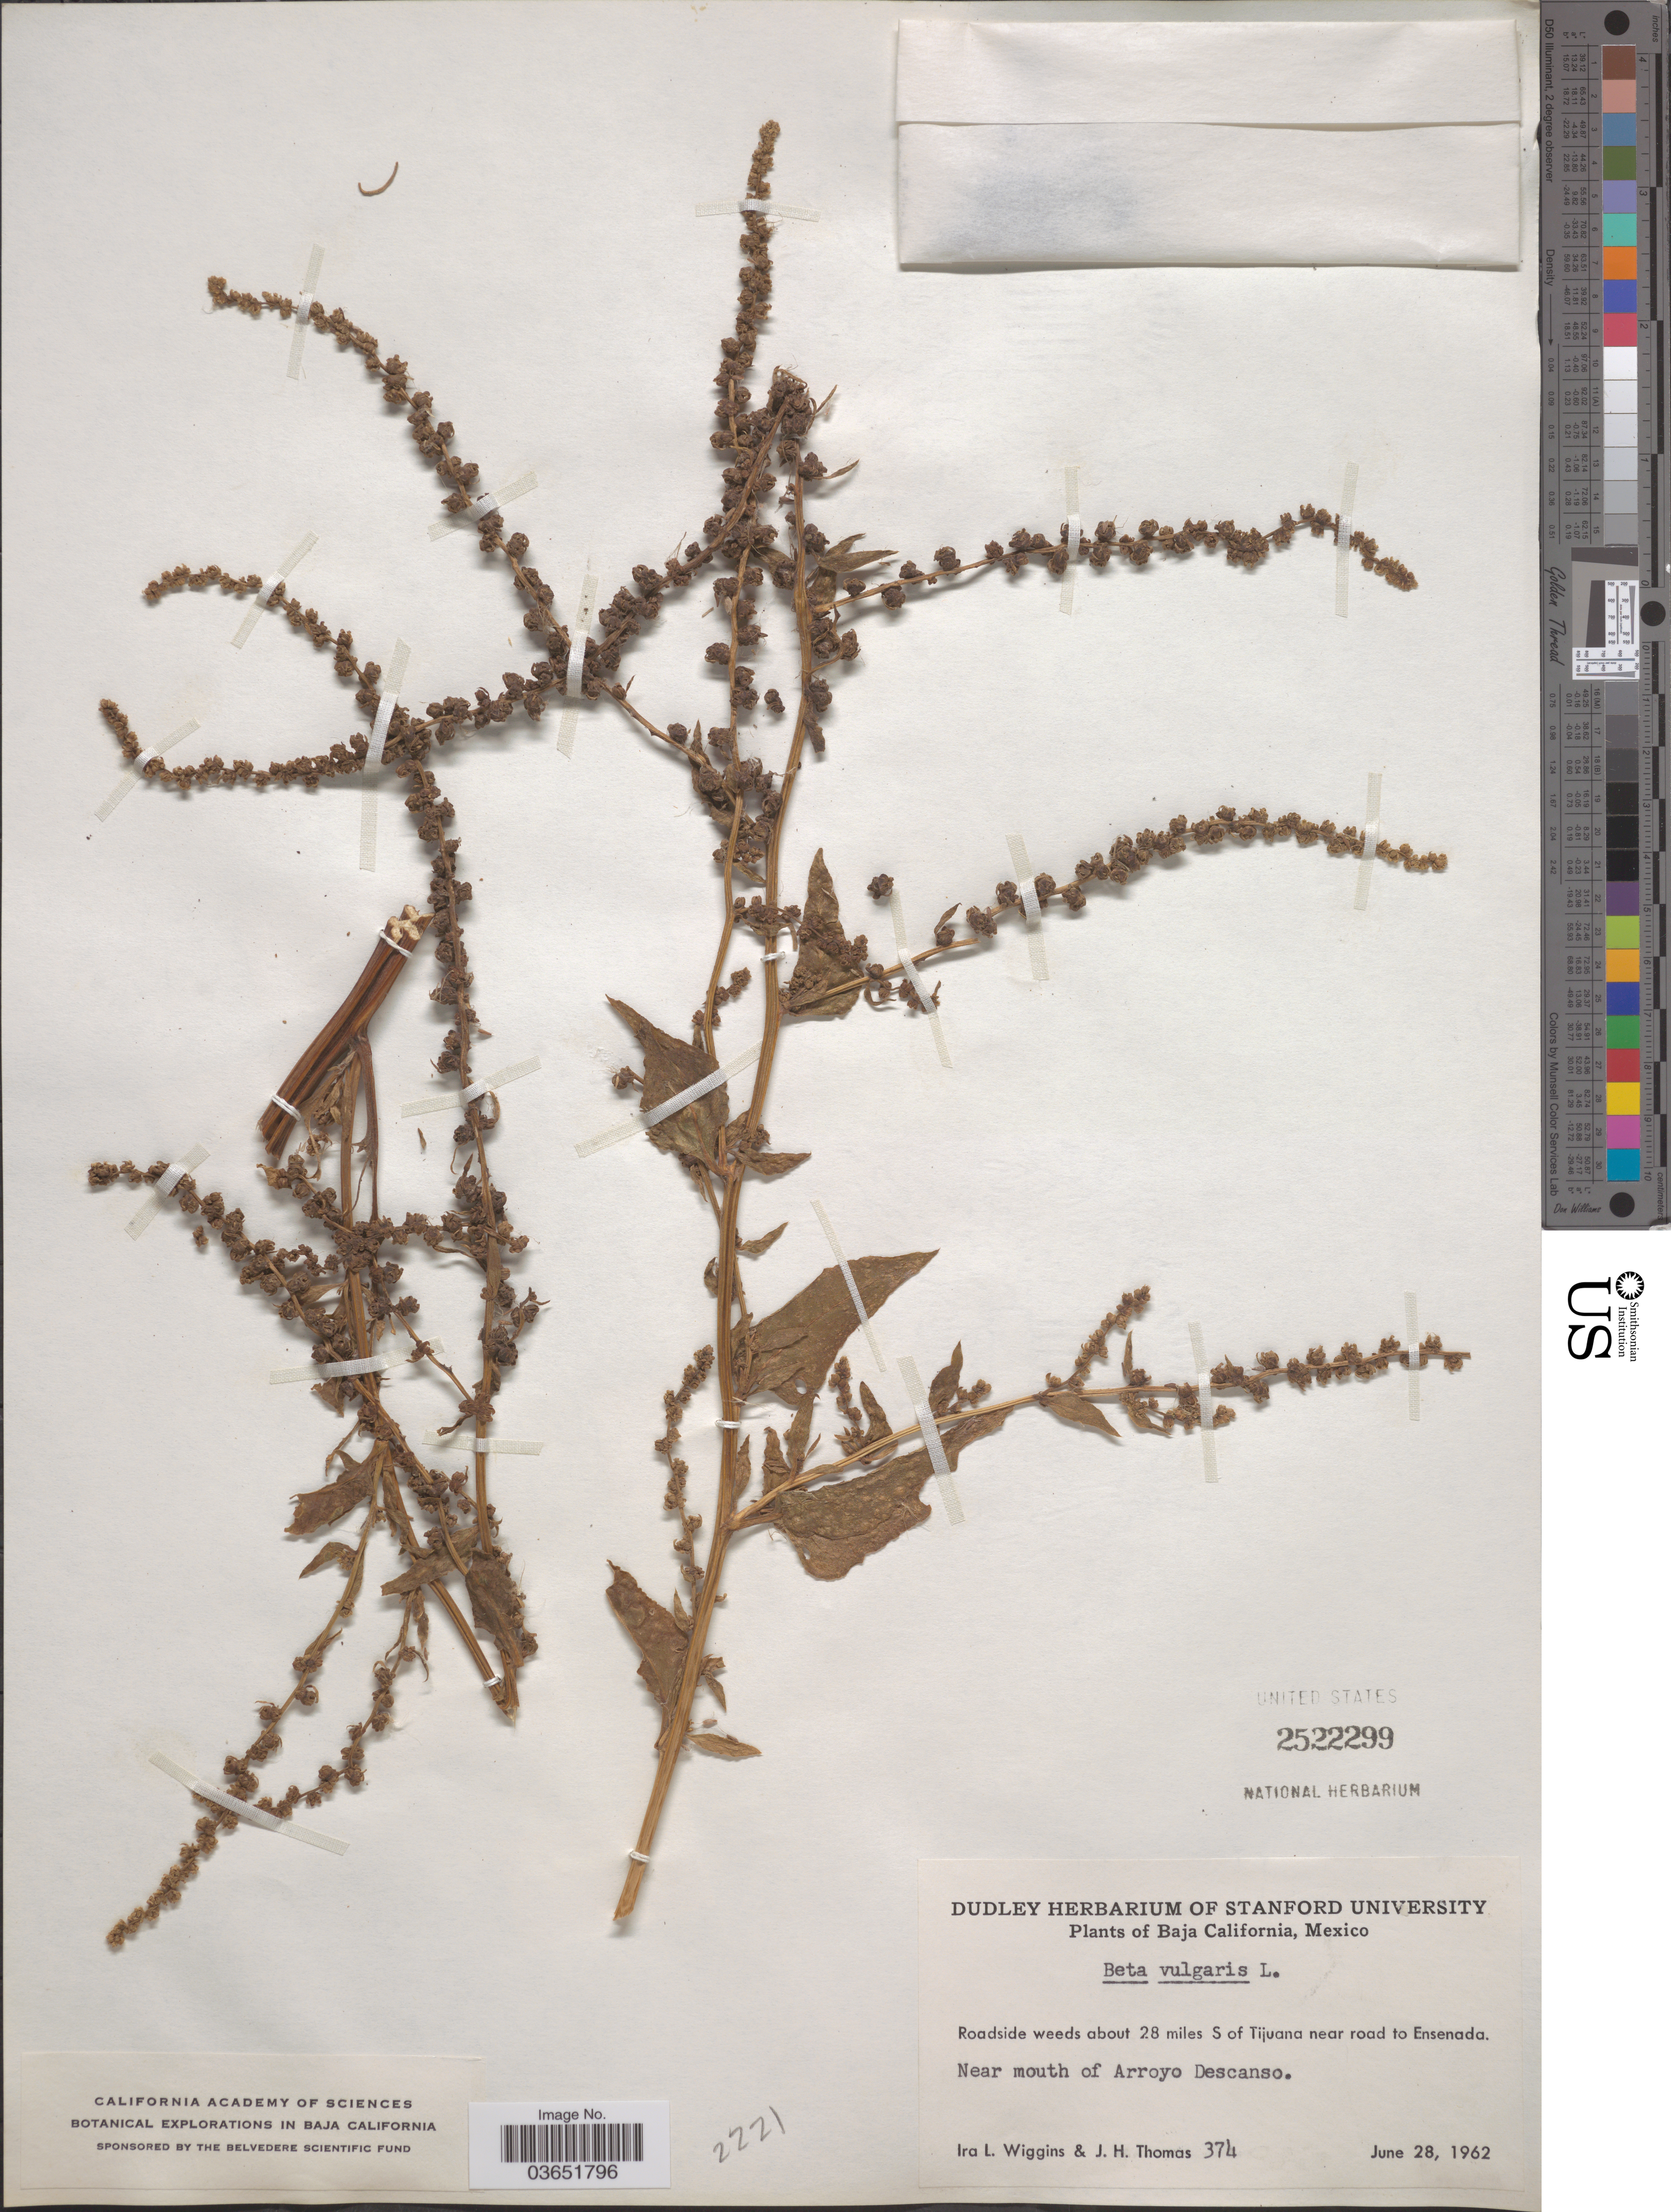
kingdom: Plantae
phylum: Tracheophyta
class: Magnoliopsida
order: Caryophyllales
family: Amaranthaceae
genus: Beta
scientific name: Beta vulgaris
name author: L.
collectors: I. L. Wiggins & J. H. Thomas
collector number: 374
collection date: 1962-06-28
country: Mexico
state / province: Baja California Norte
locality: About 28 miles S of Tijuana near road to Ensenada. Near mouth of Arroyo Descanso.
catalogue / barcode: US 2522299